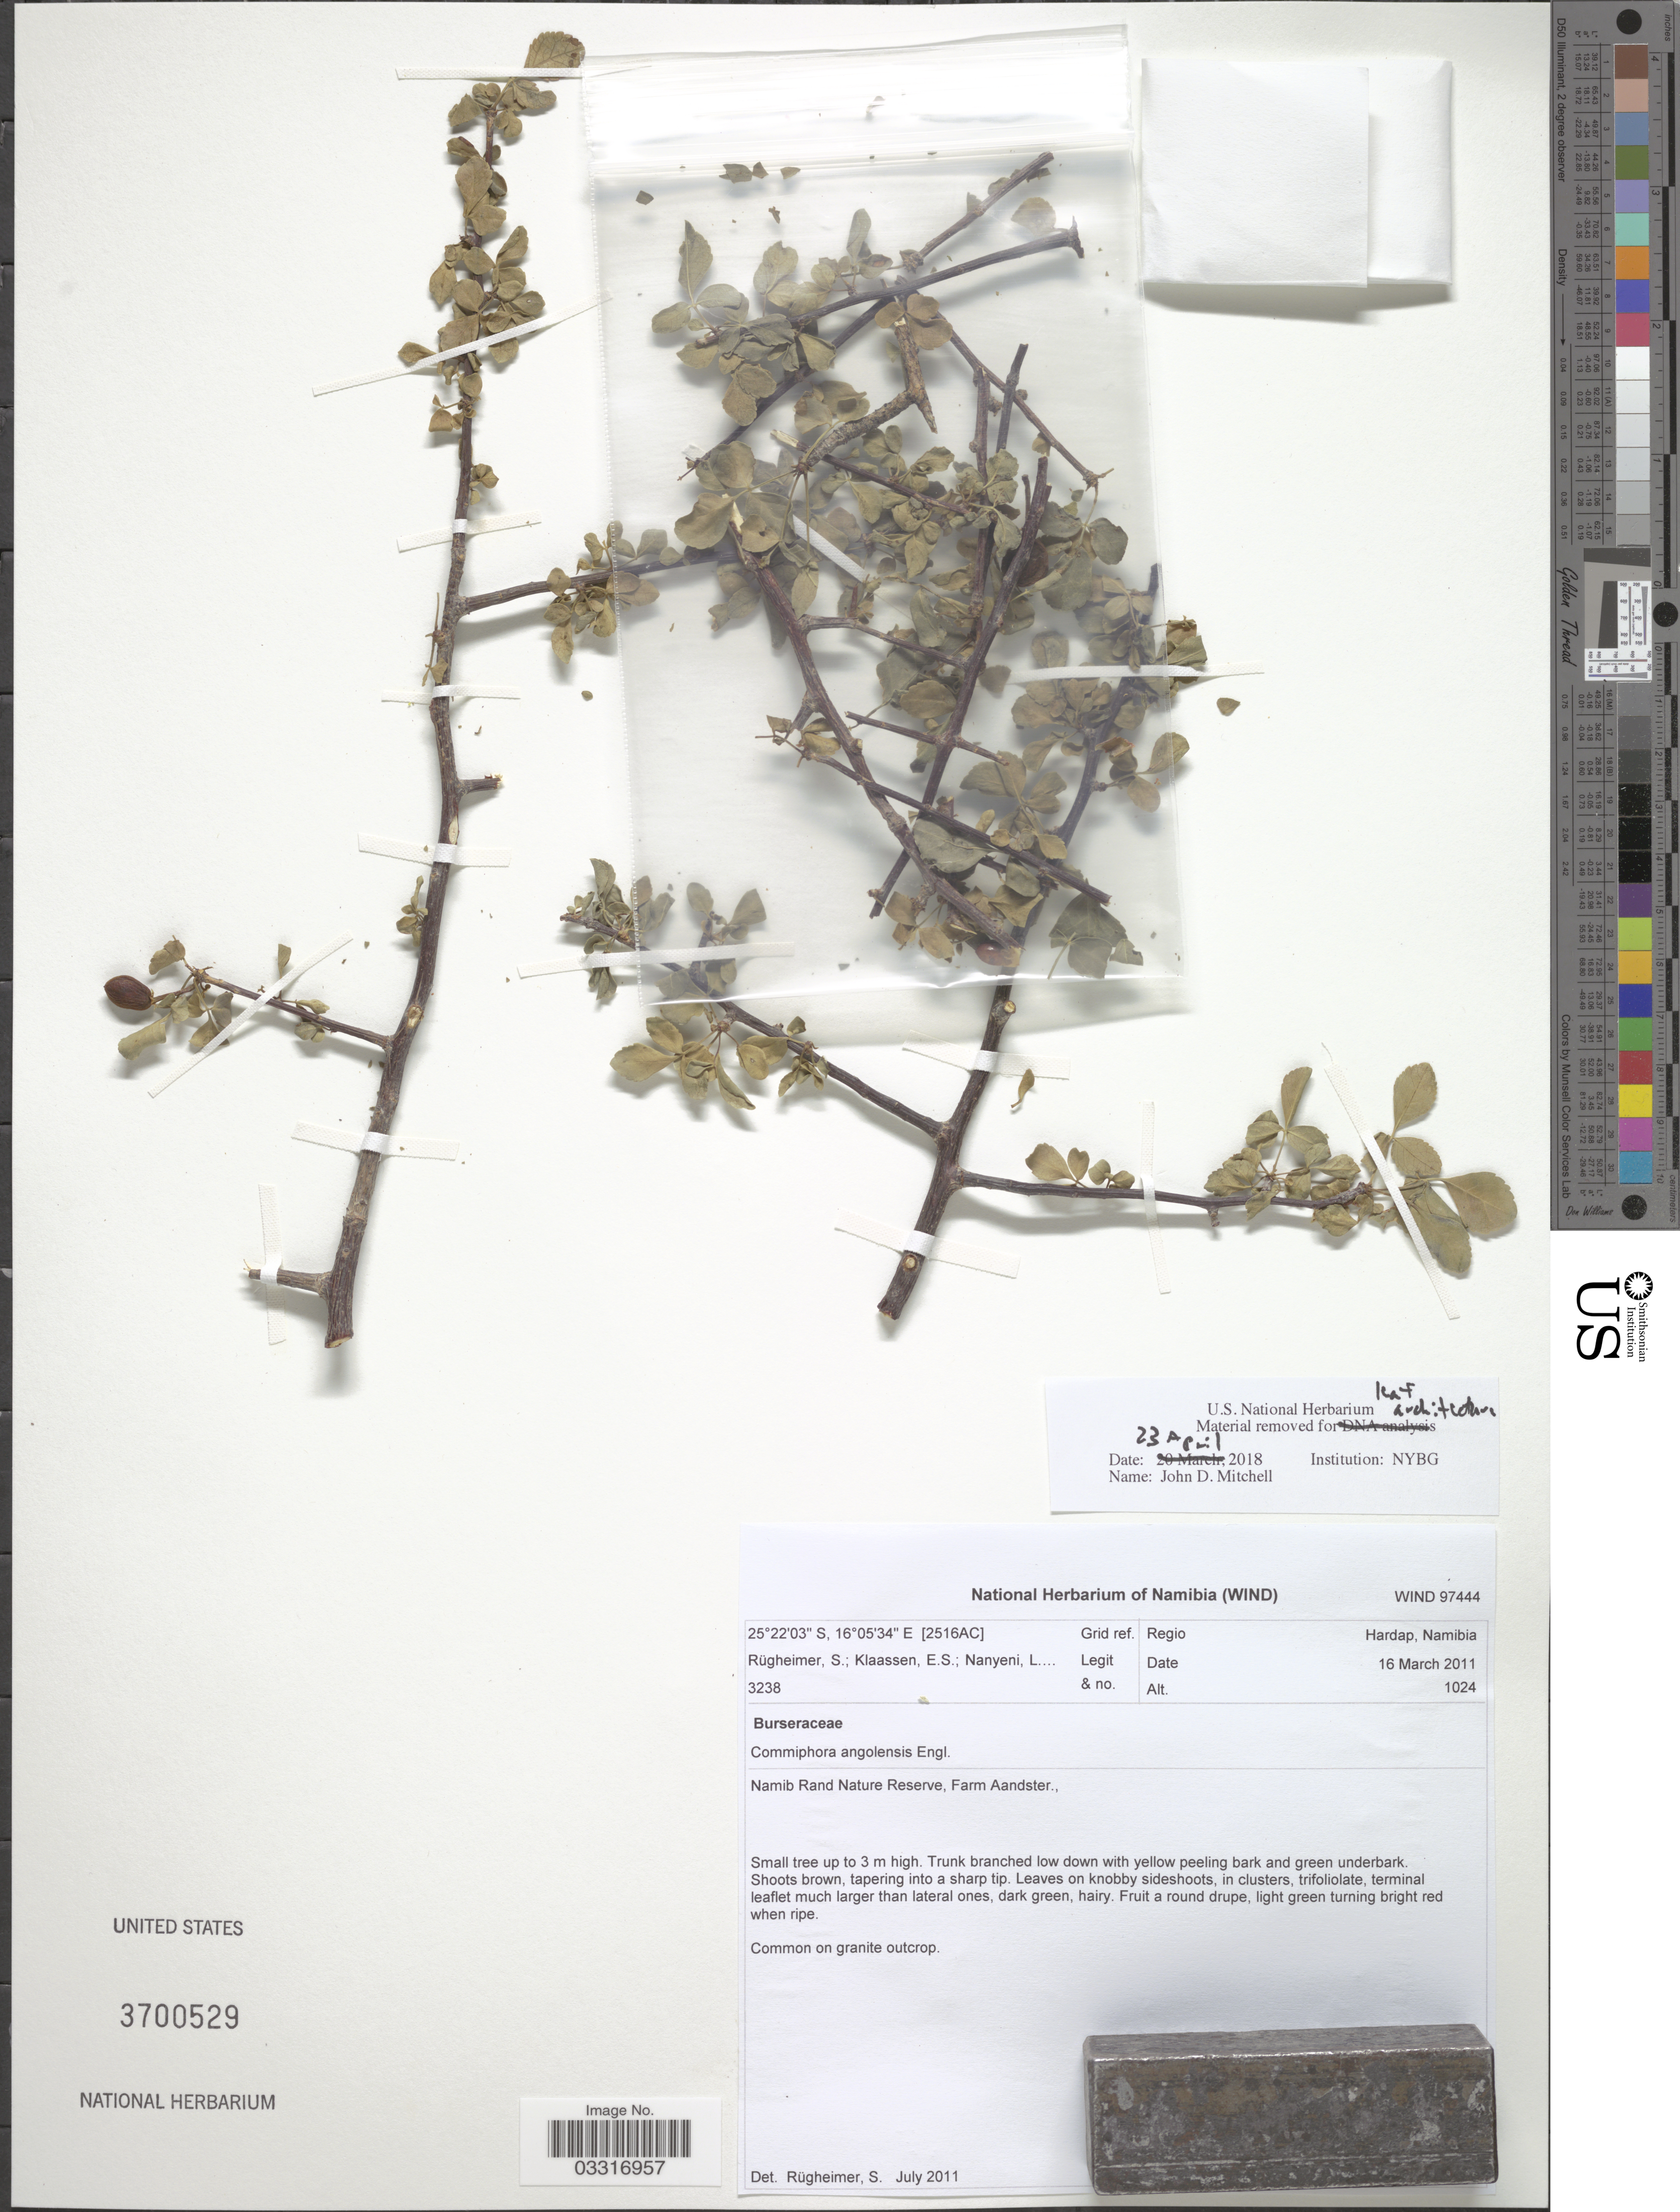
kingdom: Plantae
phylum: Tracheophyta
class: Magnoliopsida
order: Sapindales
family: Burseraceae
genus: Commiphora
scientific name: Commiphora angolensis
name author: Engl.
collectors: S. Rugheimer, E. S. Klaassen & L. Nanyeni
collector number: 3238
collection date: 2011-03-16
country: Namibia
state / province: Hardap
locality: Grid ref. [2516AC], Regio Hardap, Namibia, Namib Rand Nature Reserve, Farm Aandster.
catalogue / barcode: US 3700529